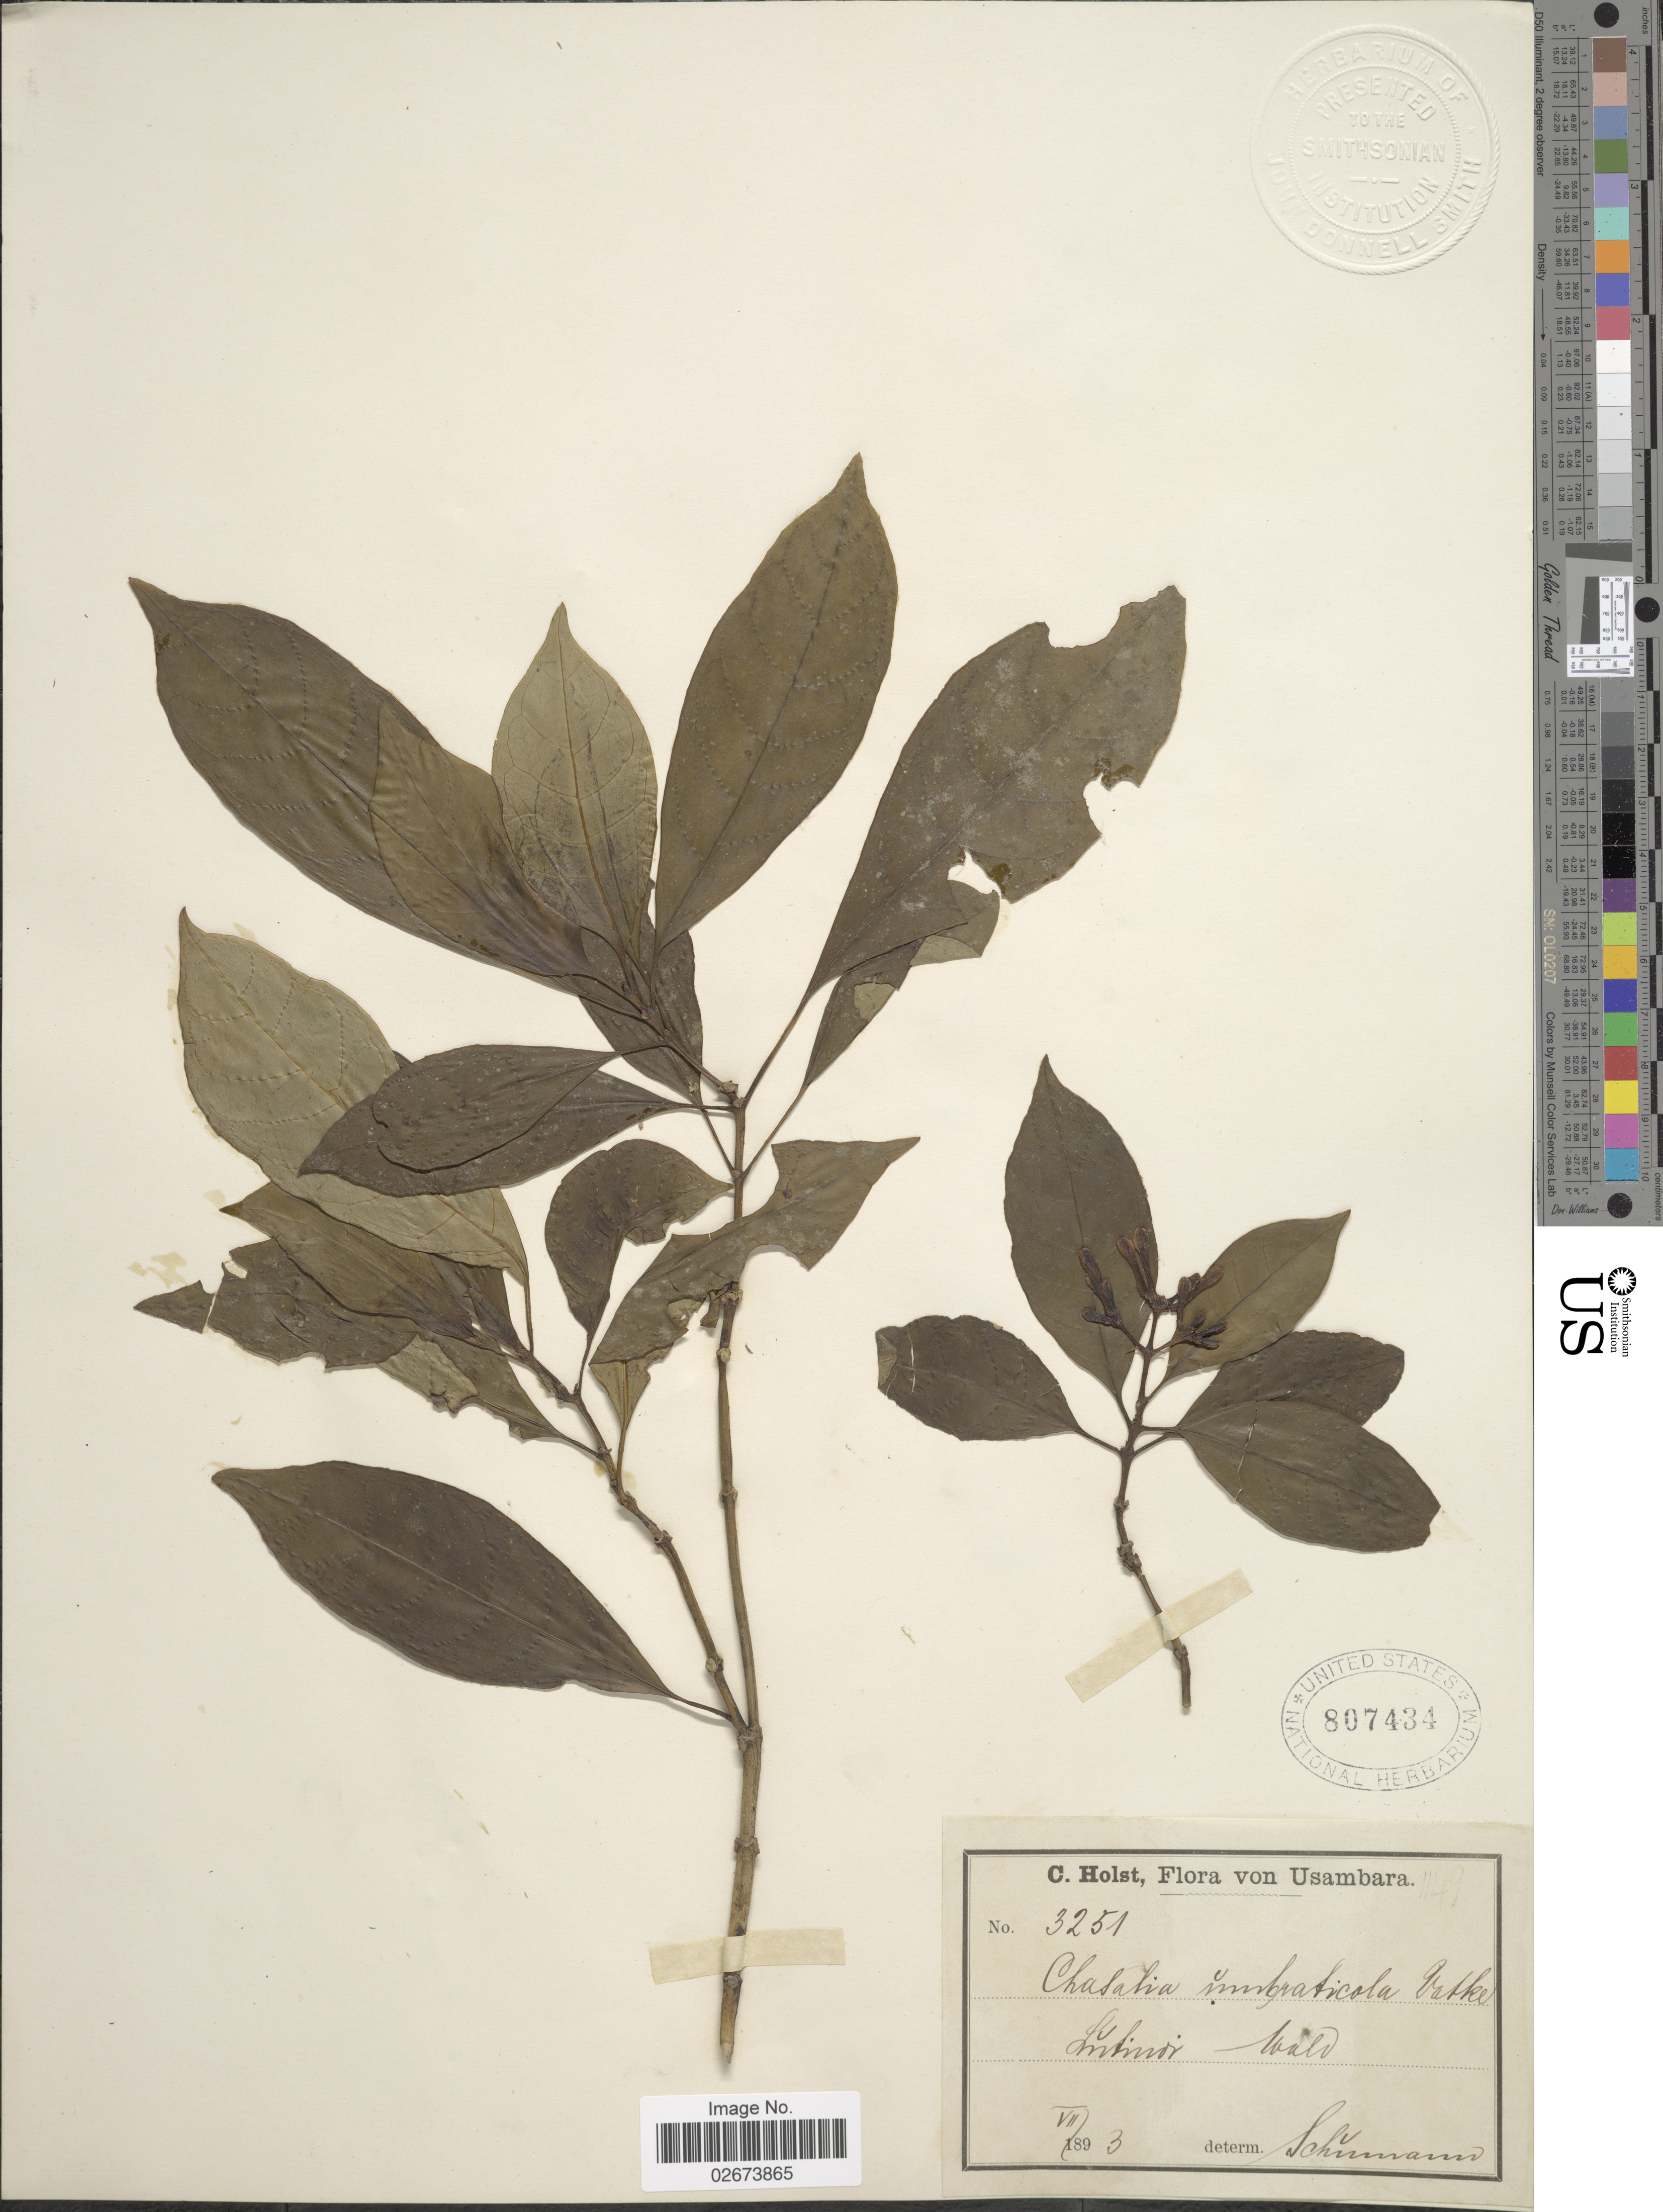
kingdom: Plantae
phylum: Tracheophyta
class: Magnoliopsida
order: Gentianales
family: Rubiaceae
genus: Chassalia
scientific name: Chassalia umbraticola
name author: Vatke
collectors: C. H. Holst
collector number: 3251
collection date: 1893-07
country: Tanzania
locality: Usambara, Lutindi.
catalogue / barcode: US 807434